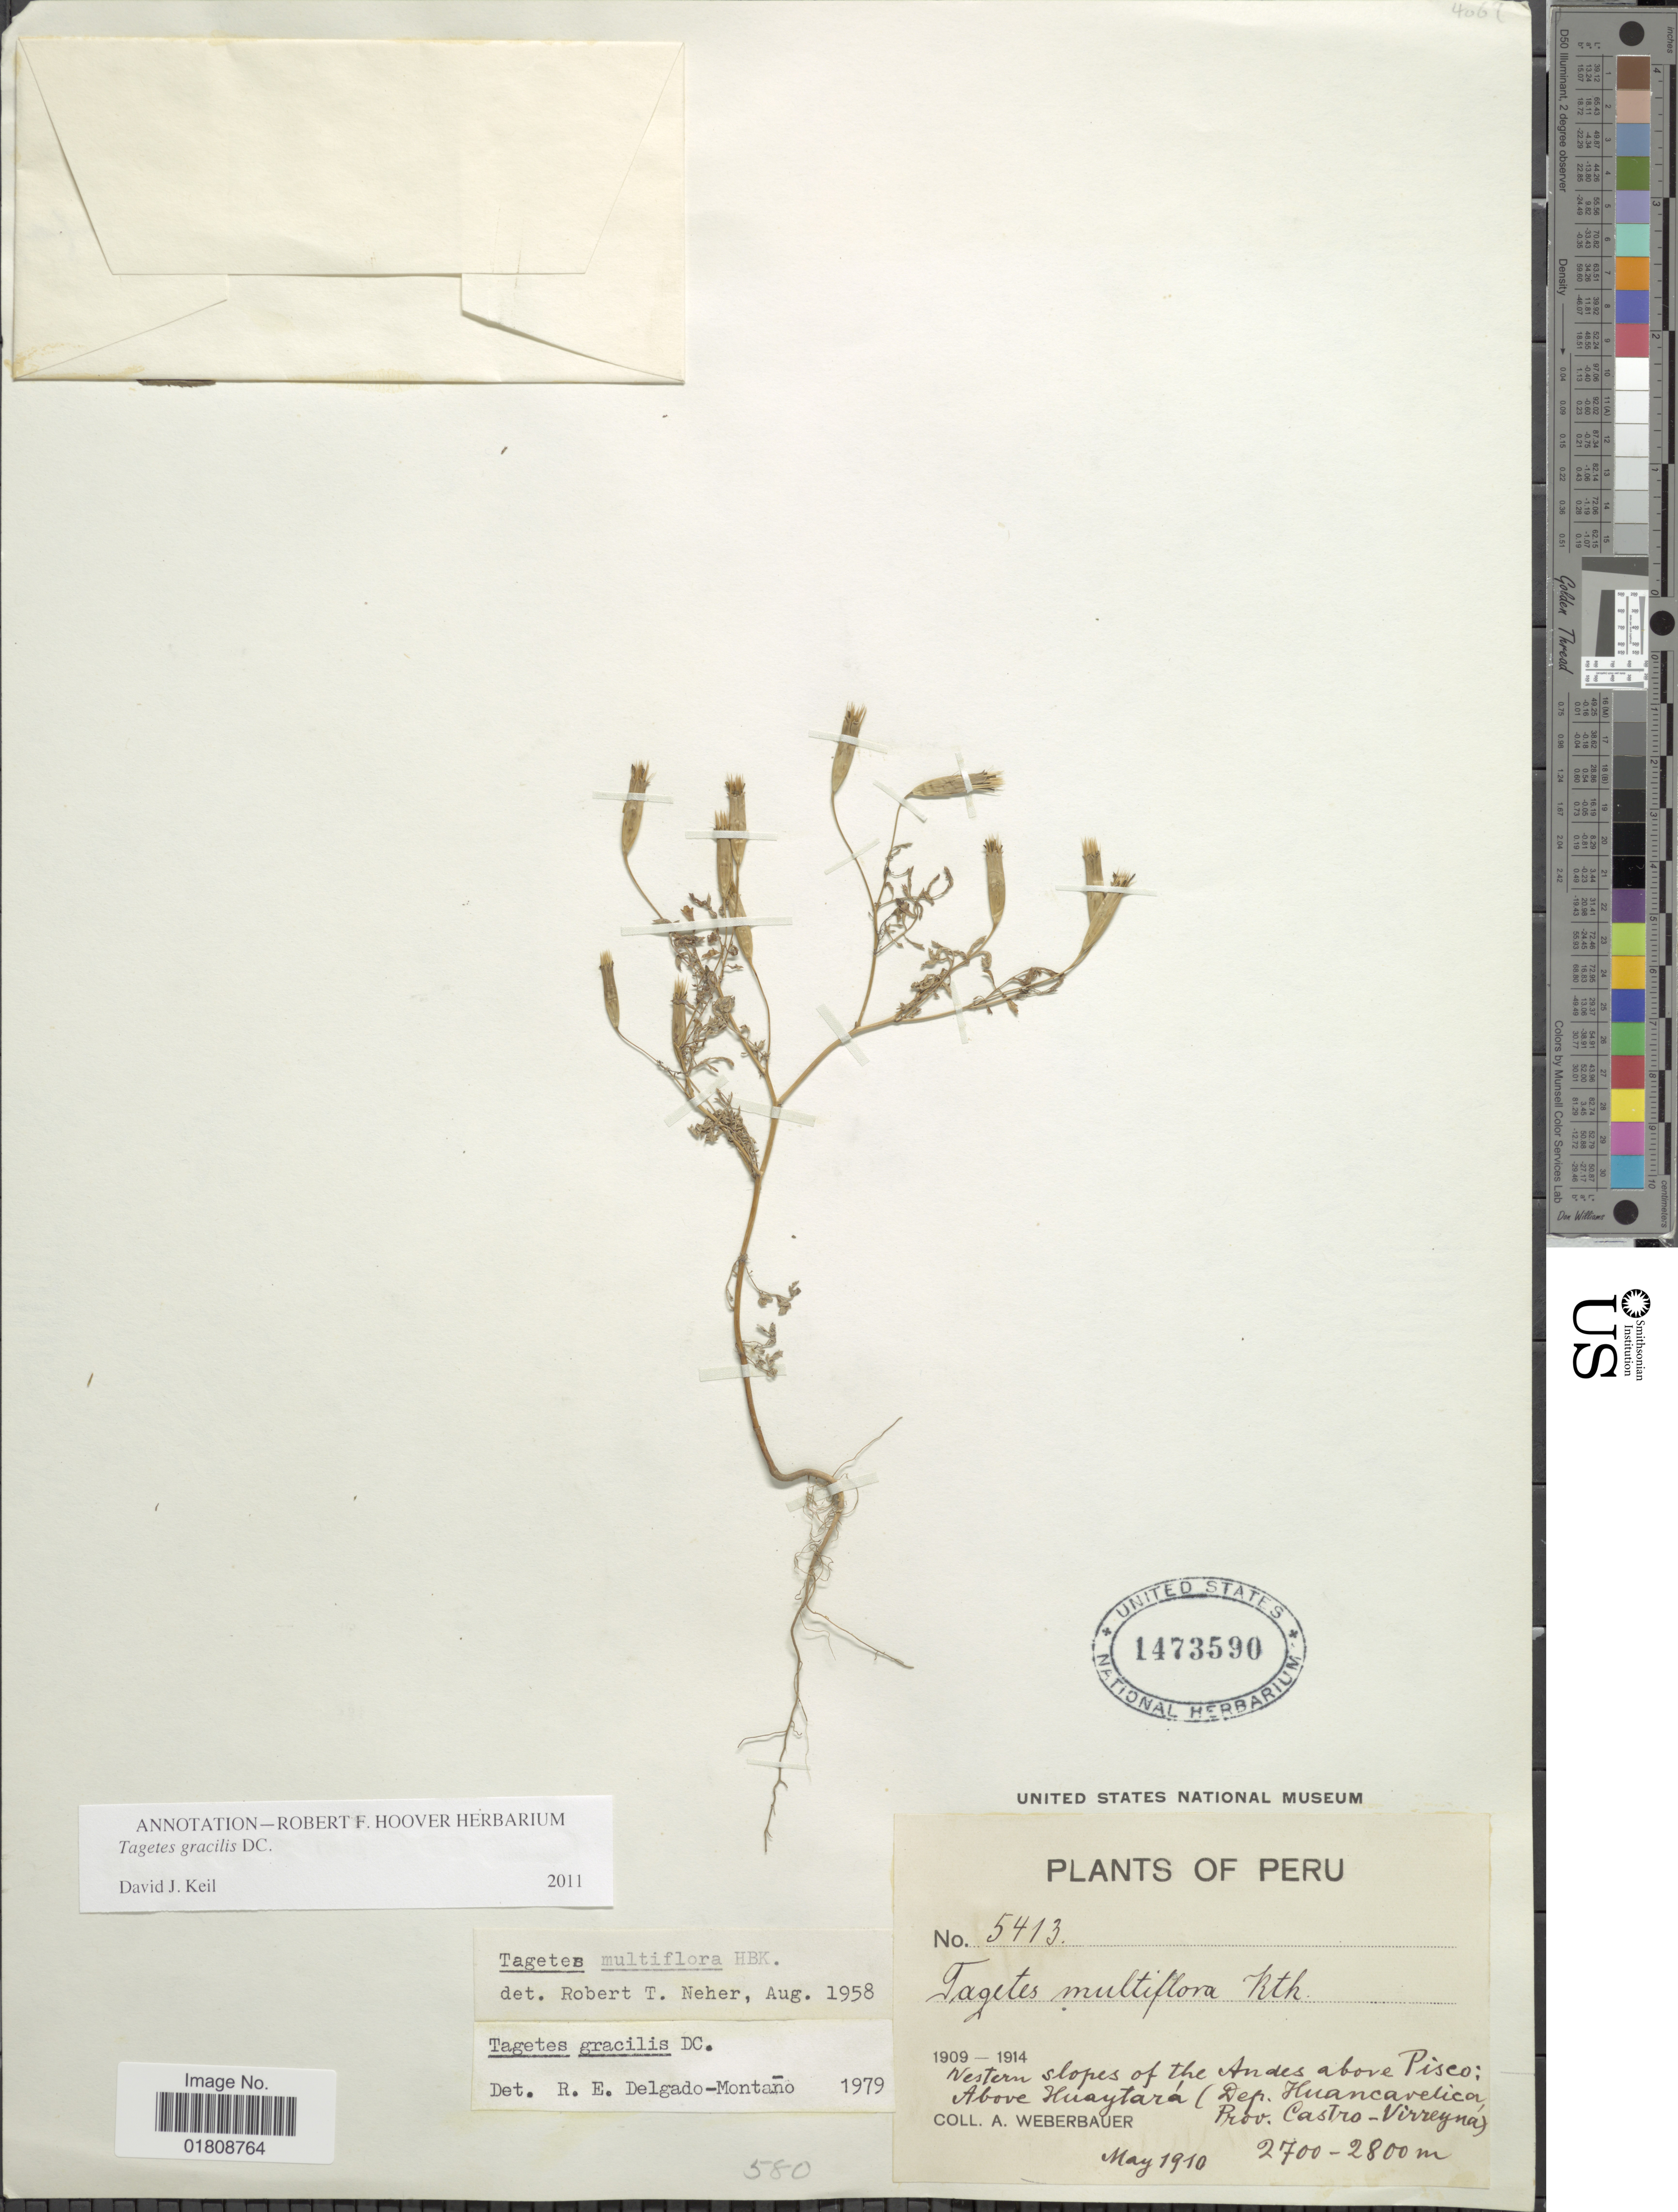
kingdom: Plantae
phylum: Tracheophyta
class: Magnoliopsida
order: Asterales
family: Asteraceae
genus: Tagetes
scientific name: Tagetes gracilis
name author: DC.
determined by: Schiavinato, Dario J.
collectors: A. Weberbauer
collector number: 5413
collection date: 1910-05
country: Peru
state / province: Huancavelica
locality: Western slopes of the Andes above Pisco, above Huaytara, Prov. Castro-Virreyna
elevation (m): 2700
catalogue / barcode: US 1473590